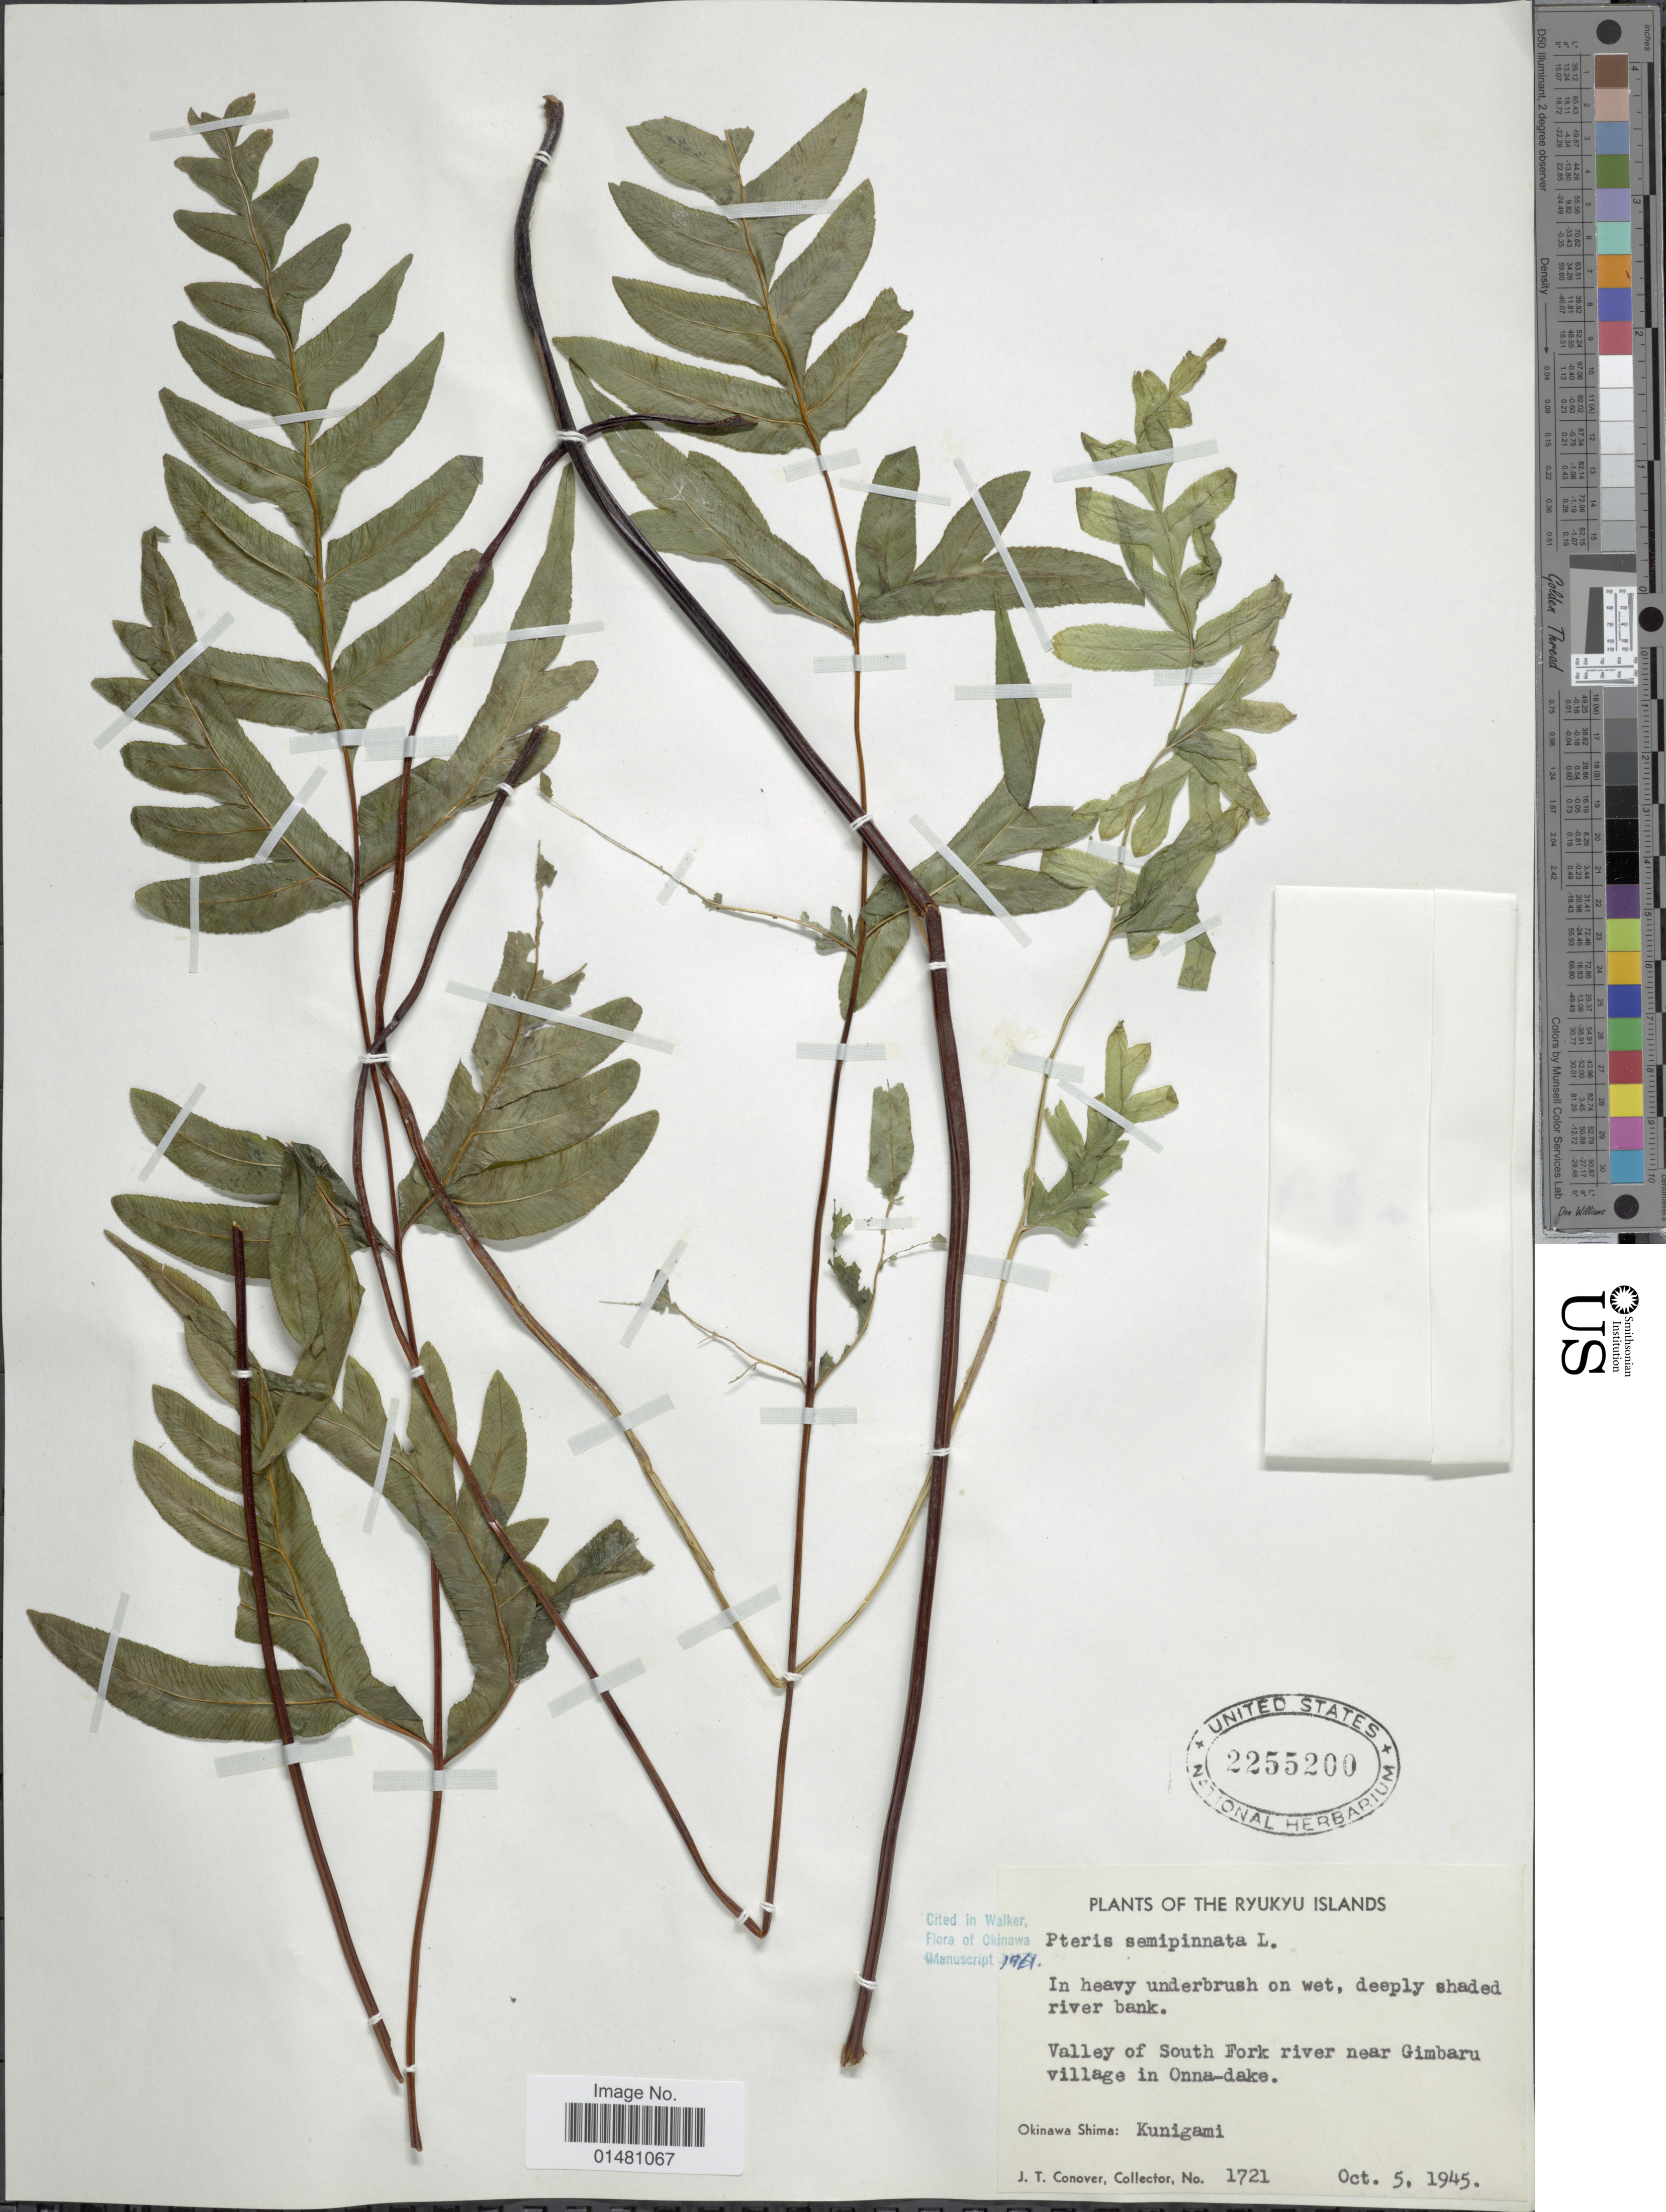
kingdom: Plantae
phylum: Tracheophyta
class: Polypodiopsida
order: Polypodiales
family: Pteridaceae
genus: Pteris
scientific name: Pteris semipinnata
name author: L.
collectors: J. T. Conover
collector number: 1721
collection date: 1945-10-05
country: Japan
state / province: Okinawa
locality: The Ryukyu Islands, Valley of South Fork River near Gimbaru village in Onna-dake, Okinawa Shima: Kunigami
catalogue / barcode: US 2255200